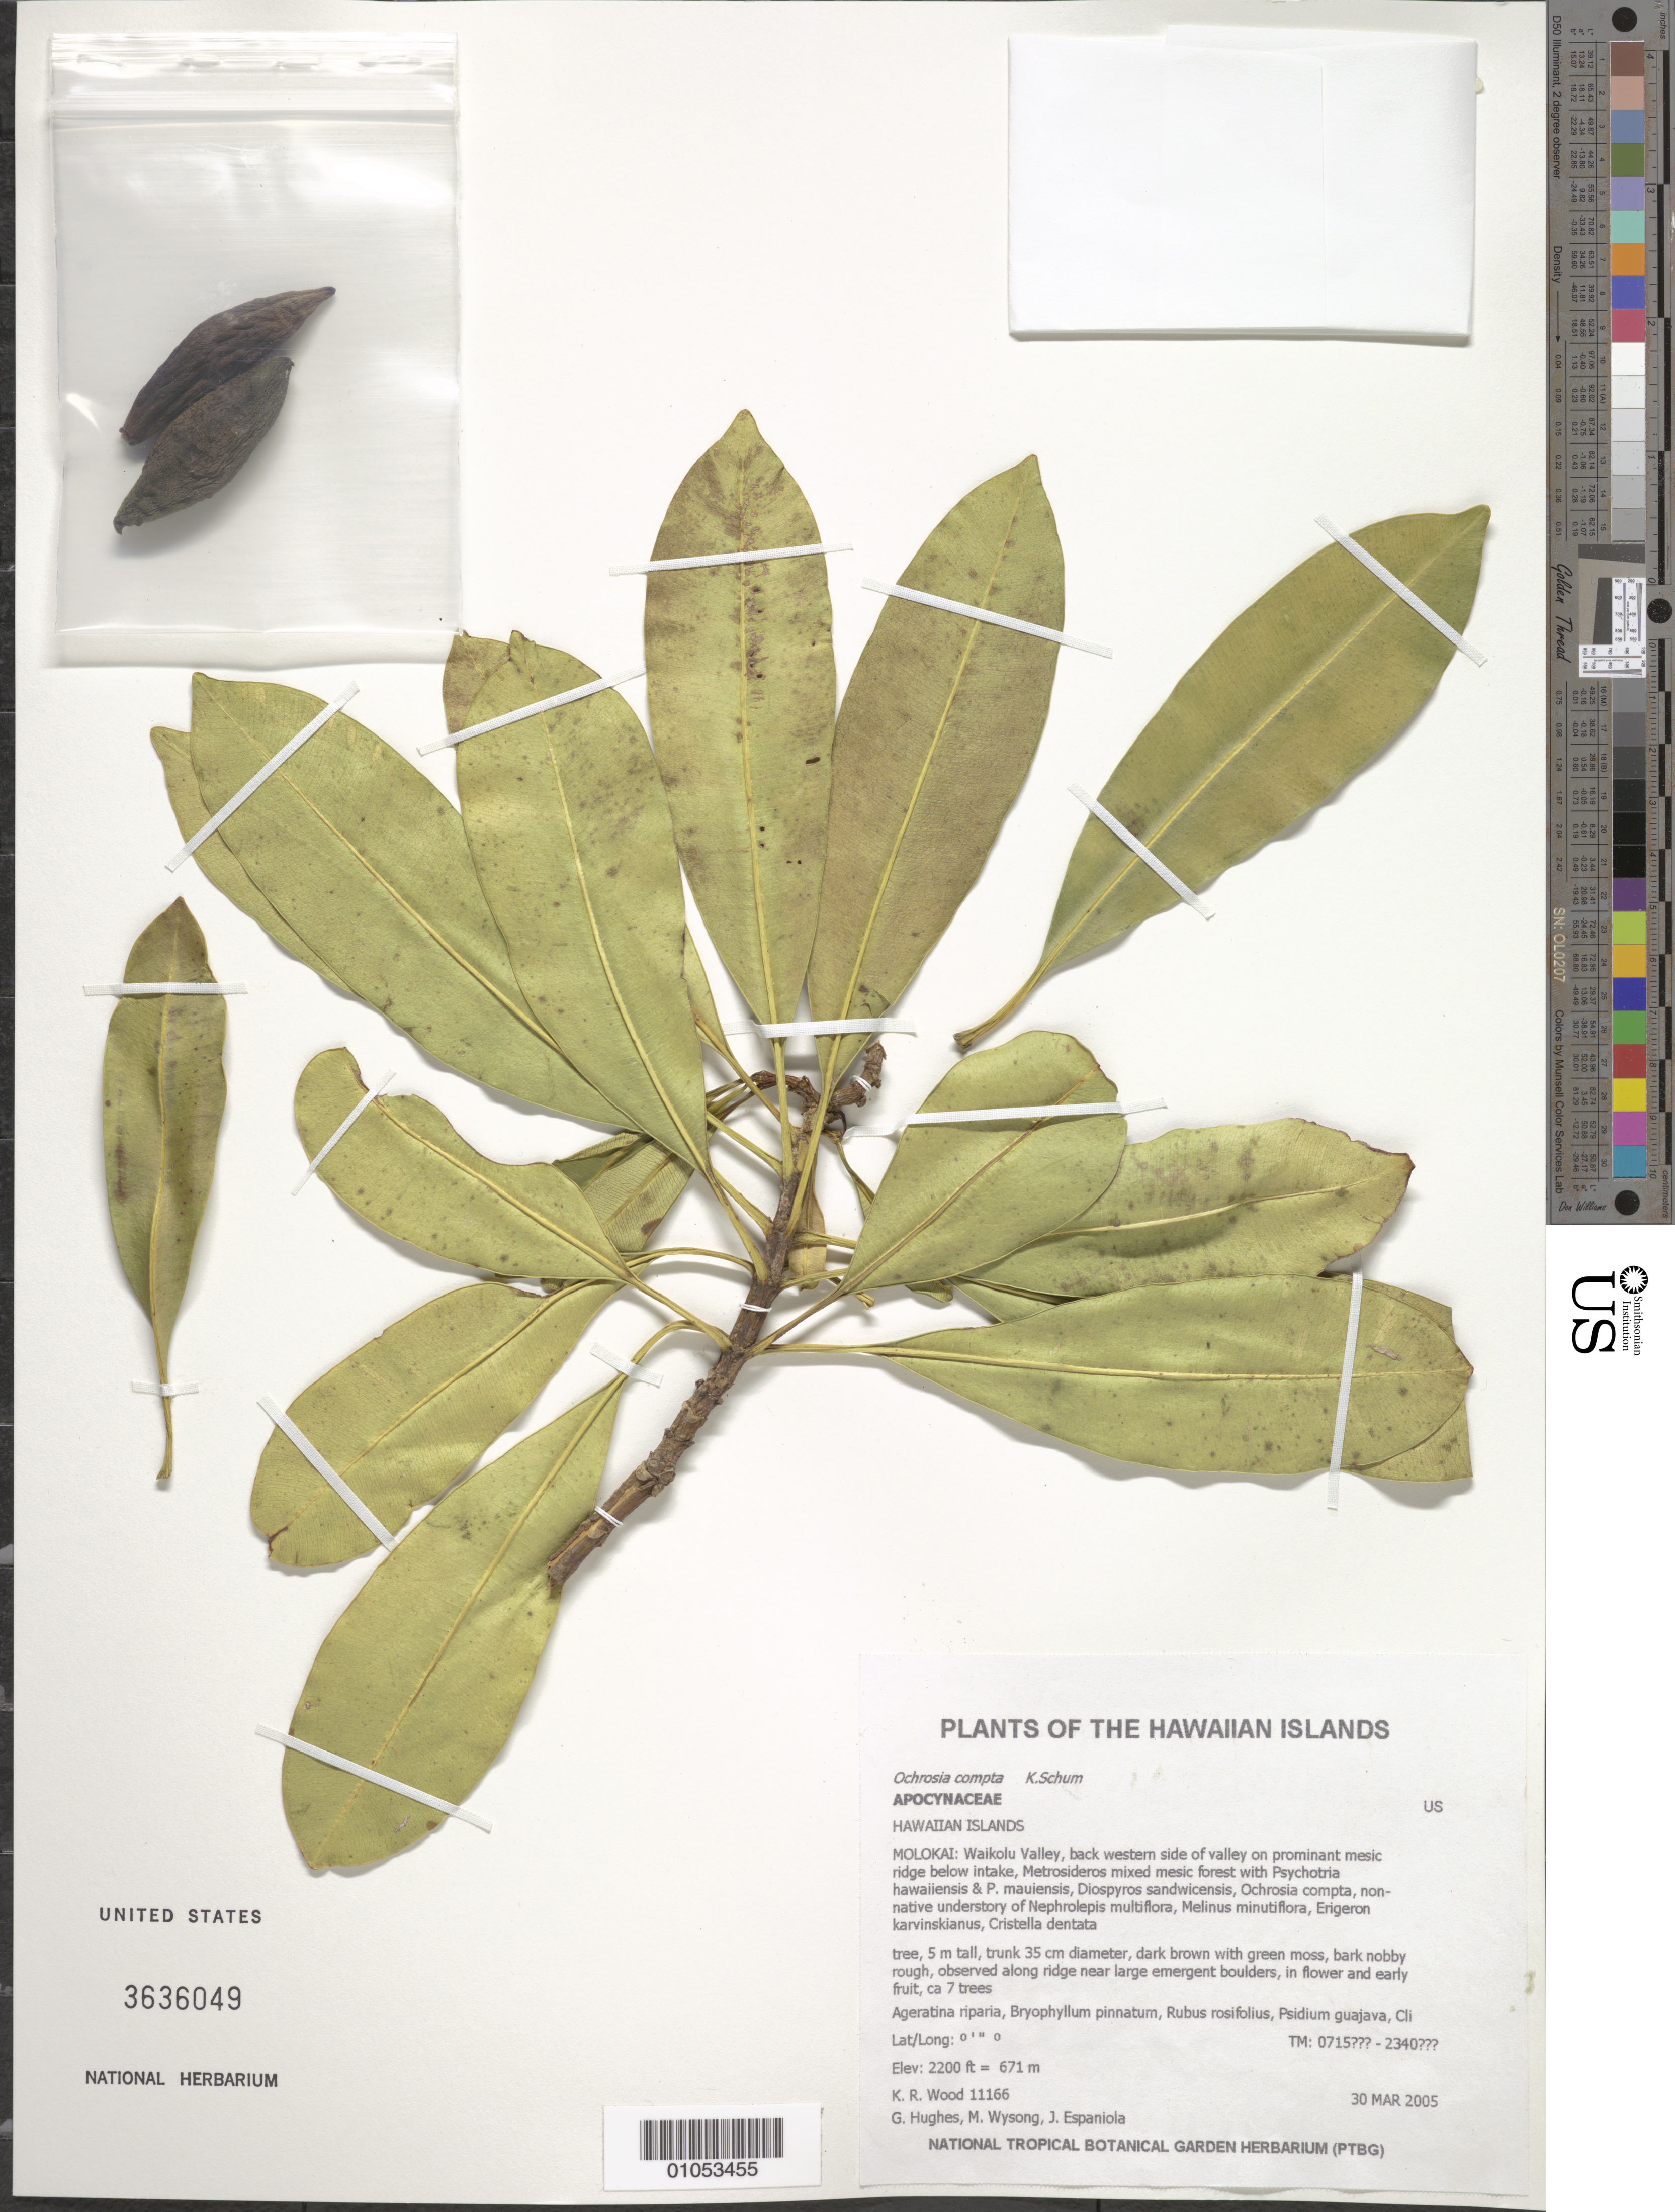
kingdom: Plantae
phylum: Tracheophyta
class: Magnoliopsida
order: Gentianales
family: Apocynaceae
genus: Ochrosia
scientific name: Ochrosia compta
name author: K. Schum.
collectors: K. R. Wood, G. Hughes, M. Wysong & J. Espaniola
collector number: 11166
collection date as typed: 30 Mar 2005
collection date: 2005-03-30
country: United States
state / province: Hawaii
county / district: Maui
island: Moloka'i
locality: Waikolu Valley, back western side of valley on prominent mesic ridge below intake.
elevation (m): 671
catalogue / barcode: US 3636049